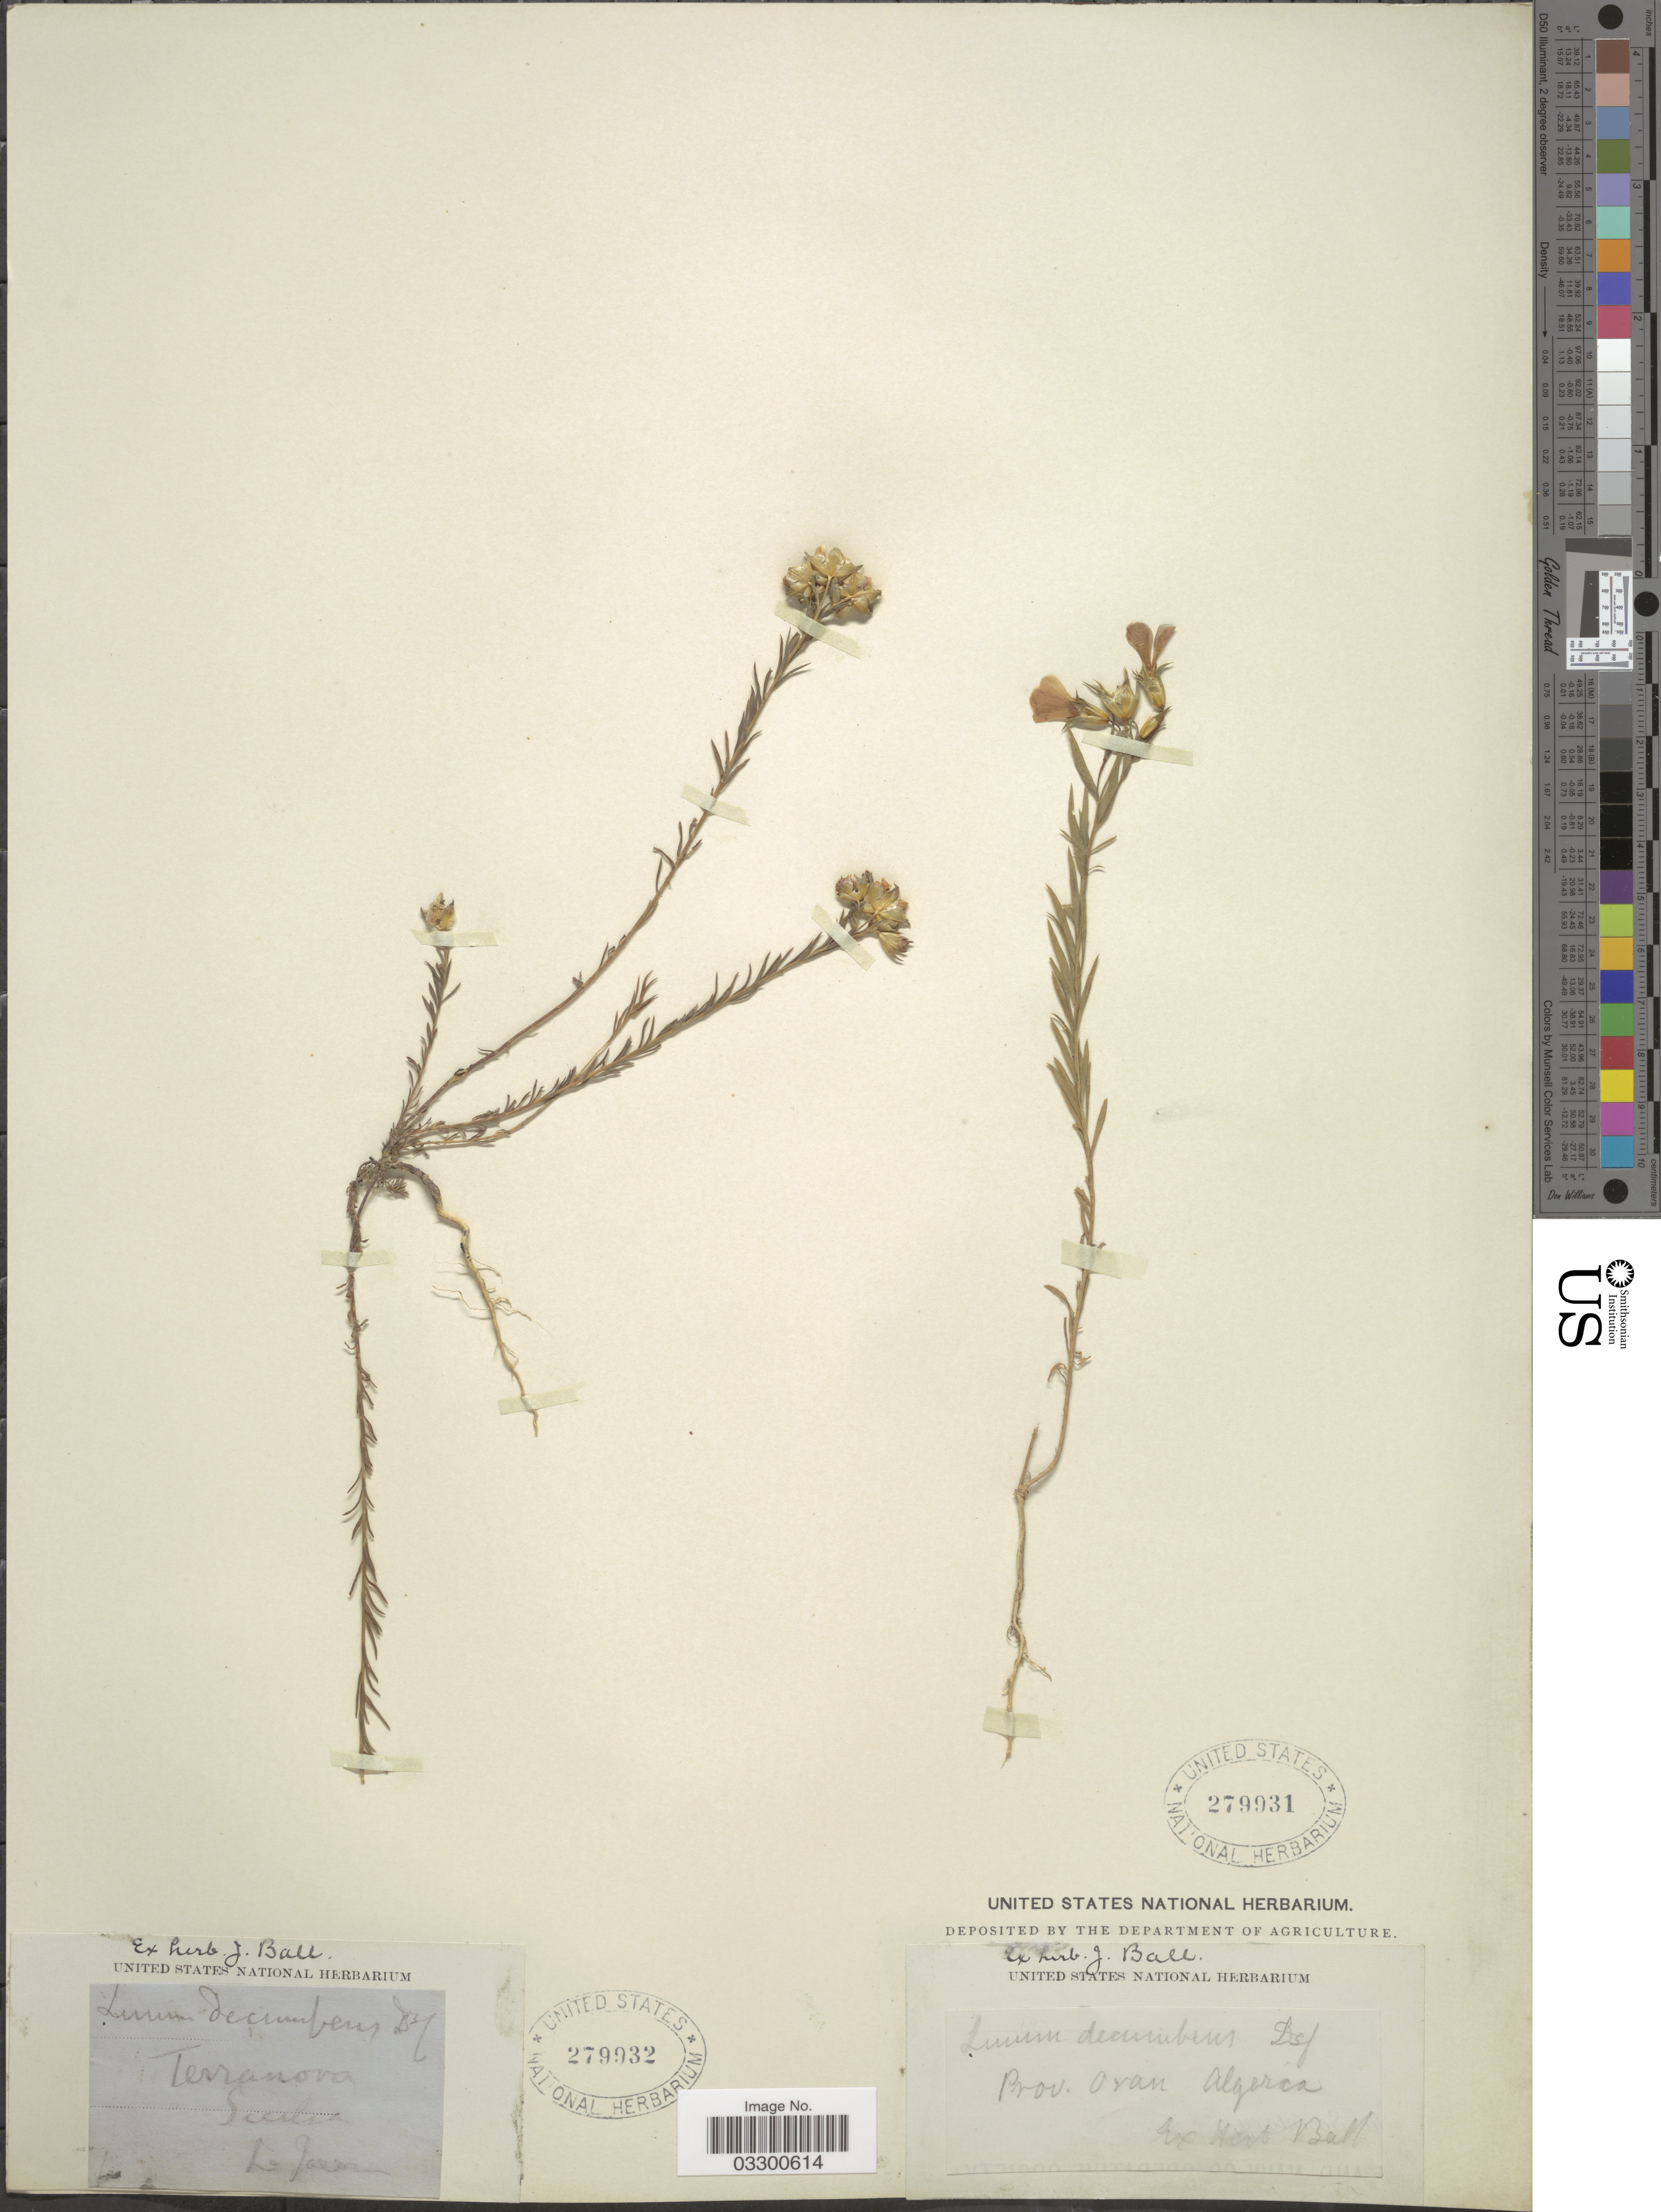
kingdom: Plantae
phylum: Tracheophyta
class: Magnoliopsida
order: Malpighiales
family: Linaceae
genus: Linum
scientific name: Linum decumbens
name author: Desf.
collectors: ex herb. John Ball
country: Algeria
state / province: Oran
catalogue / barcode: US 279931-2